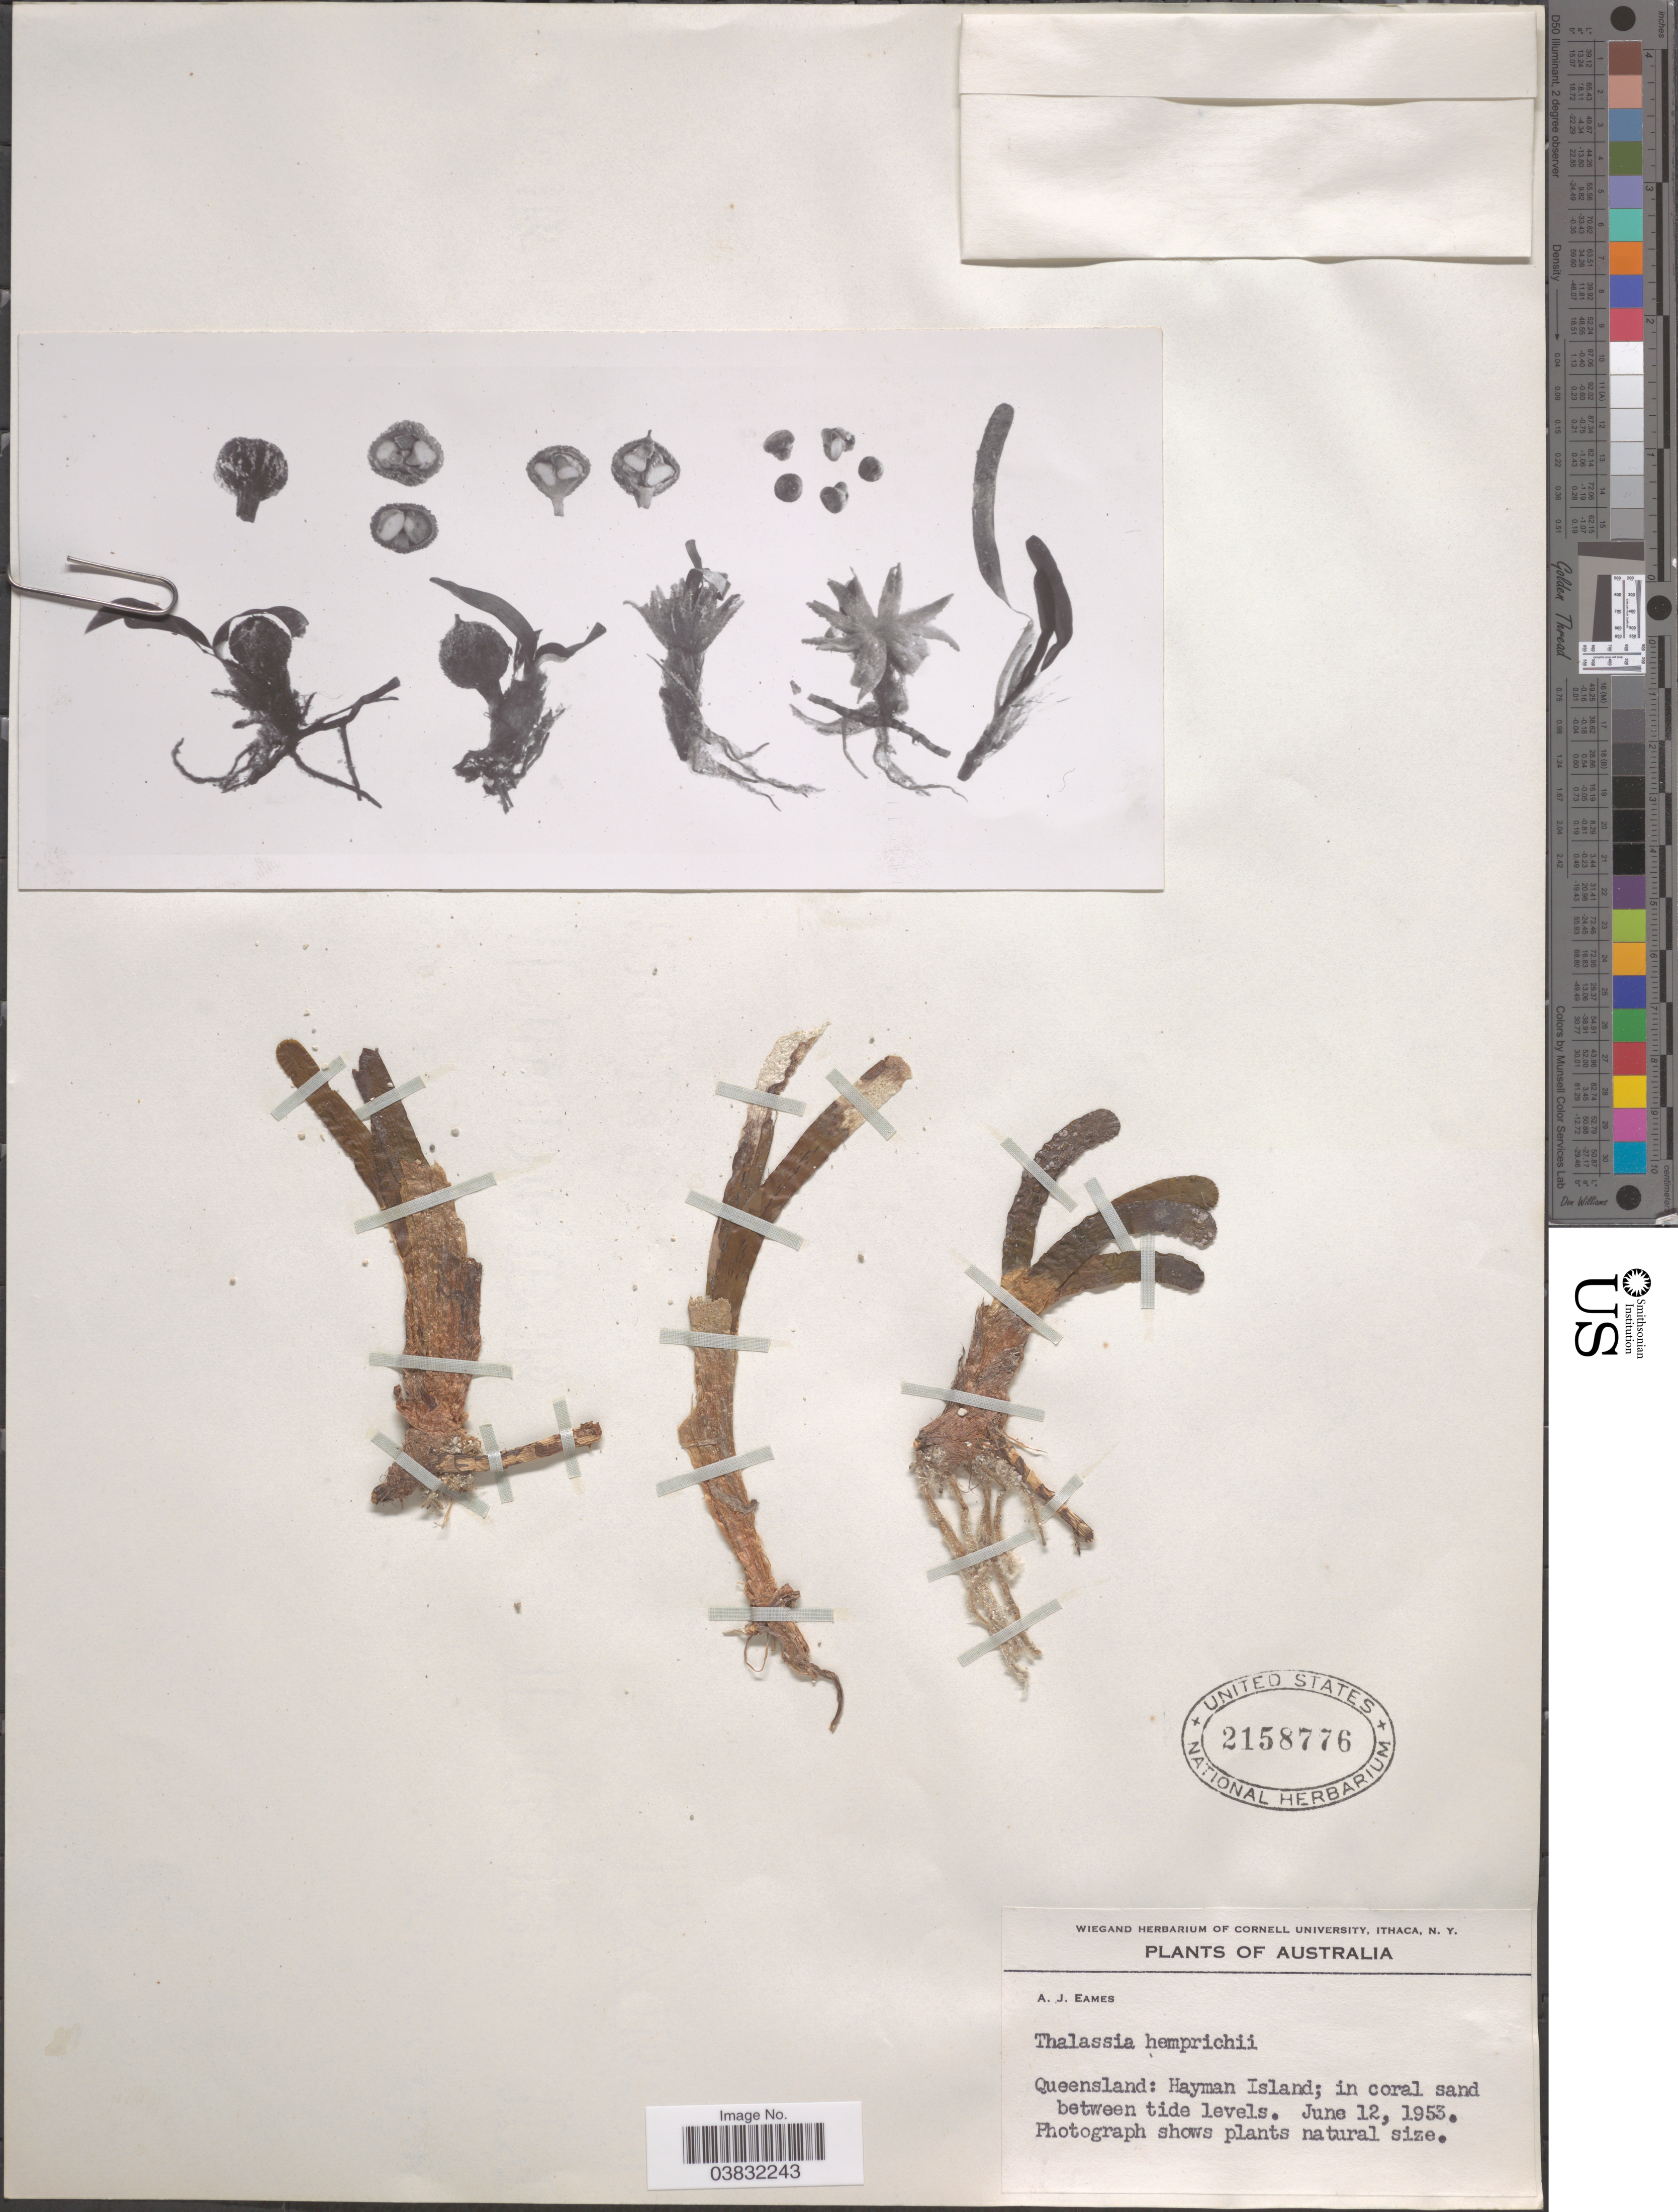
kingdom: Plantae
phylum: Tracheophyta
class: Liliopsida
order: Alismatales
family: Hydrocharitaceae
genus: Thalassia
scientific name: Thalassia hemprichii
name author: Asch.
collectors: A. J. Eames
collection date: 1953-06-12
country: Australia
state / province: Queensland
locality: Hayman Island.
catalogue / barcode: US 2158776